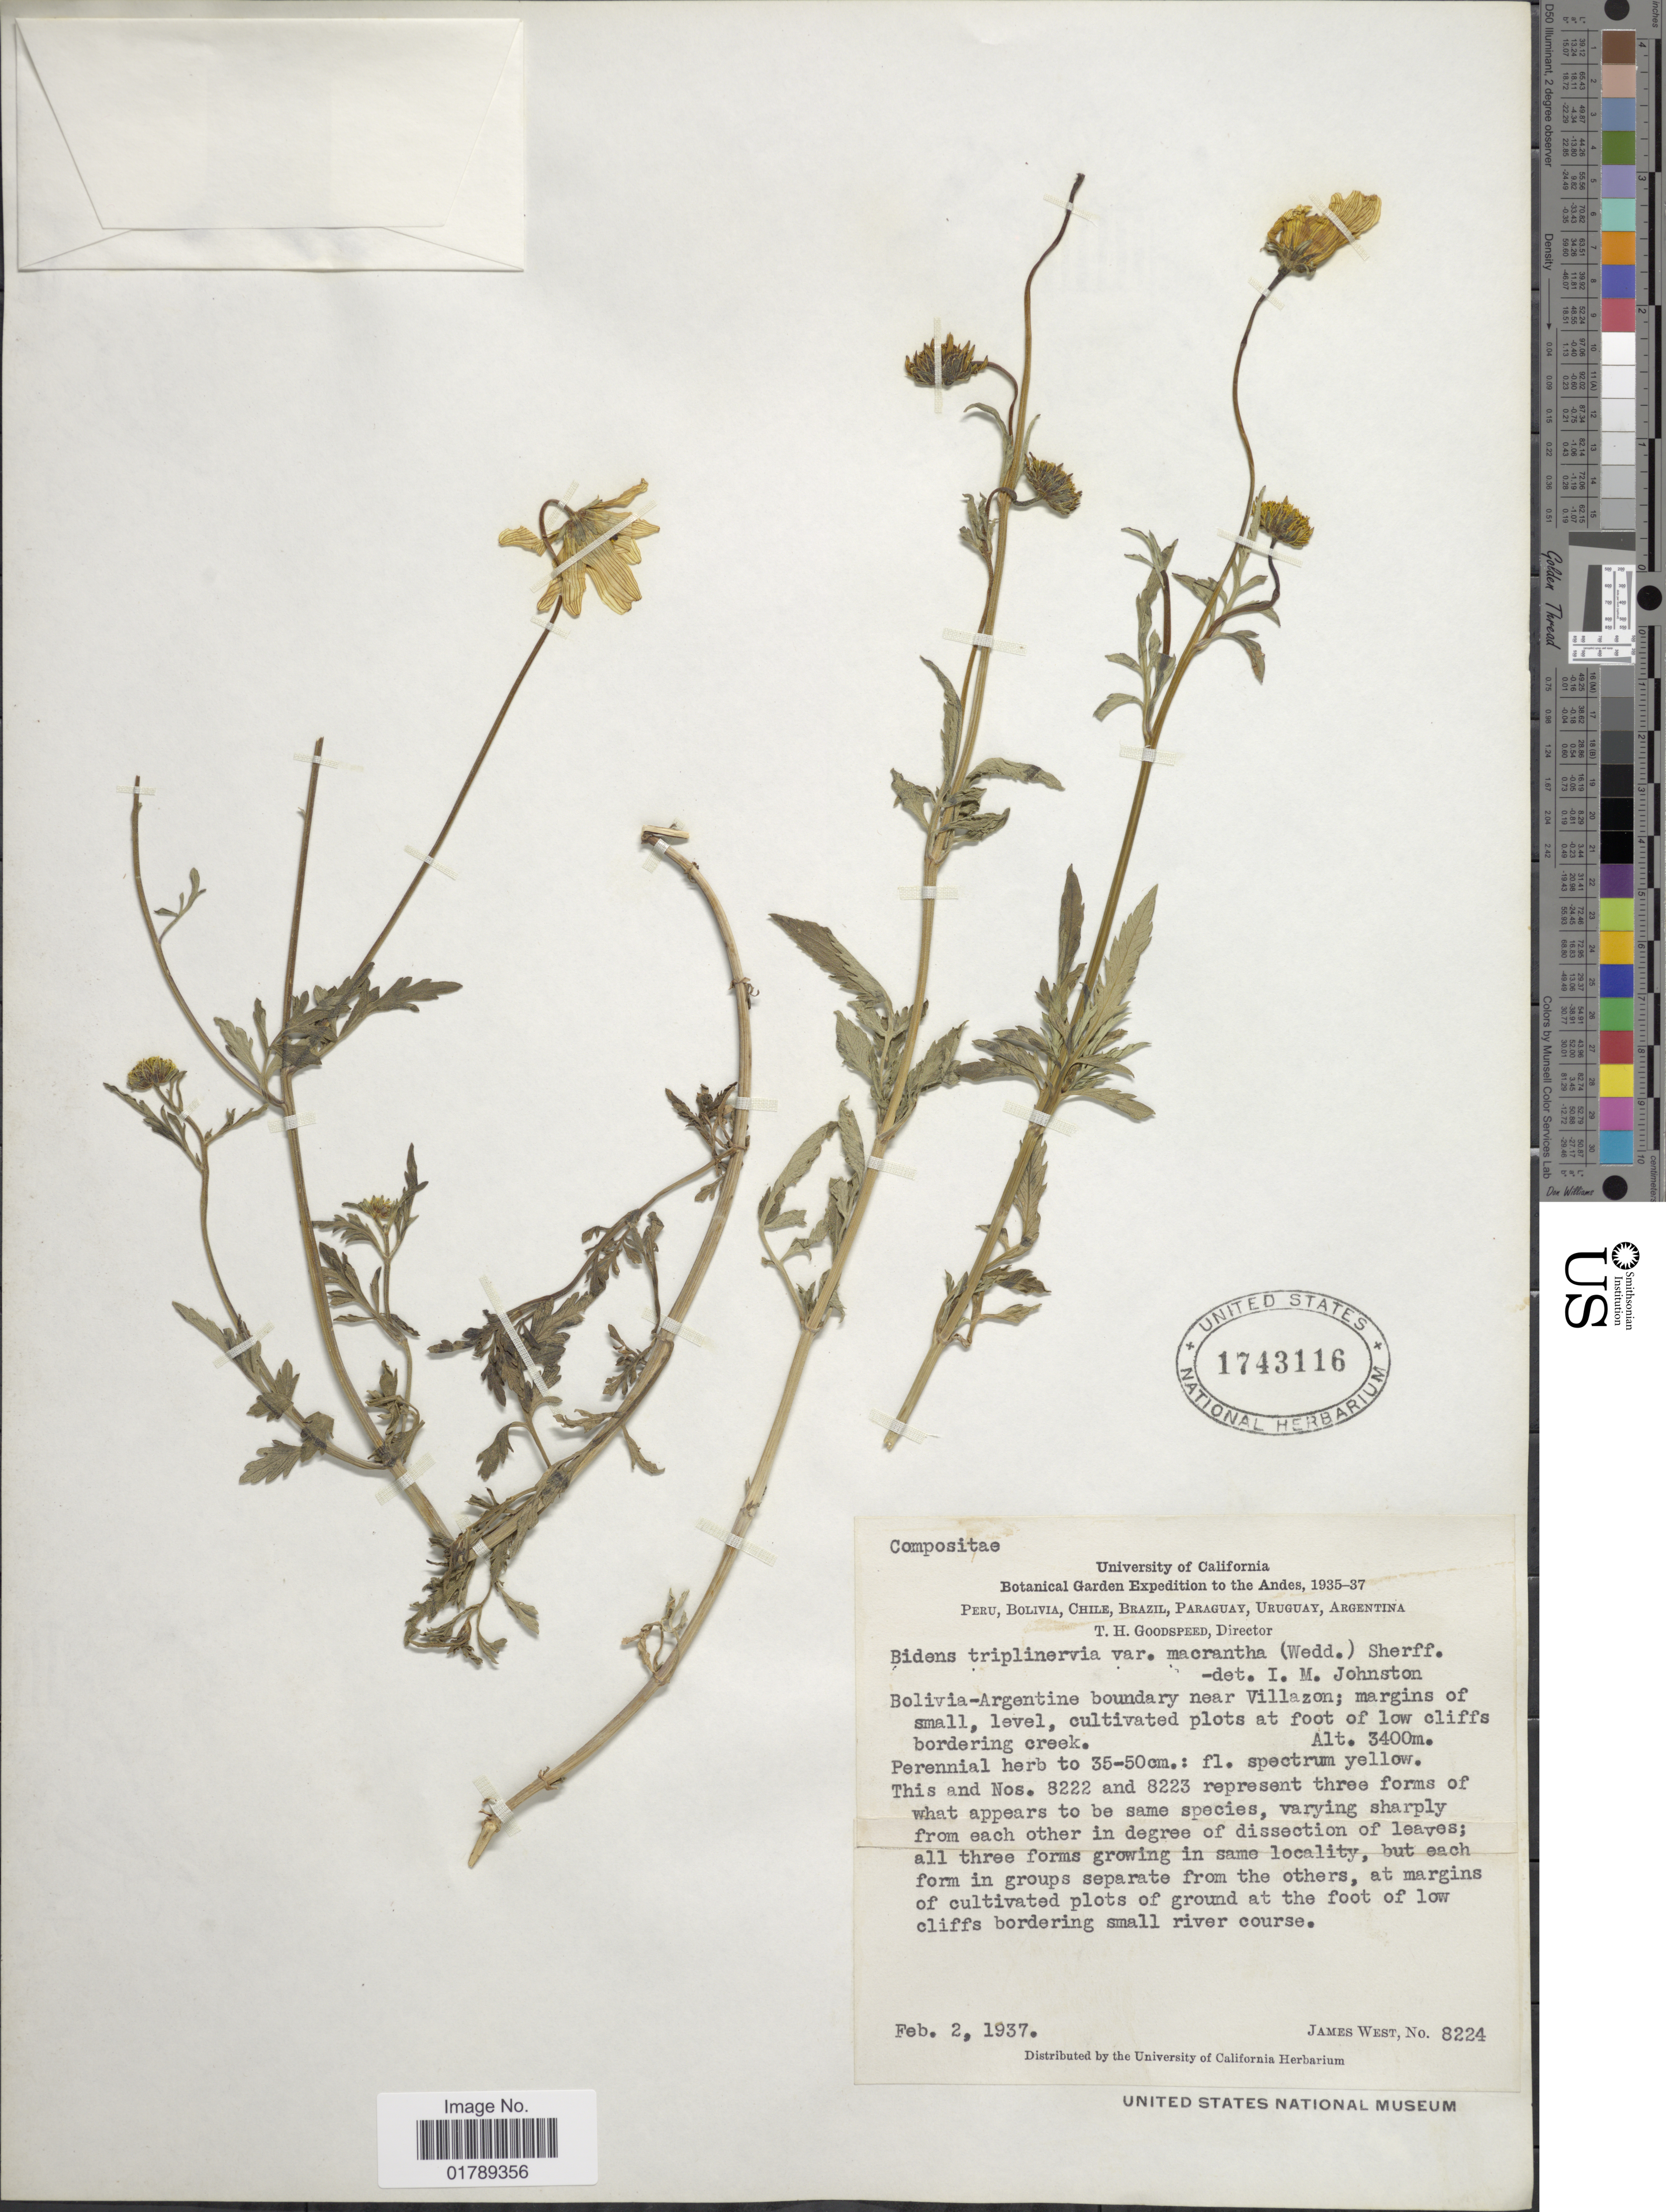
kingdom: Plantae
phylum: Tracheophyta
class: Magnoliopsida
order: Asterales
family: Asteraceae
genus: Bidens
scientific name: Bidens triplinervia var. macrantha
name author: (Wedd.) Sherff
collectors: J. West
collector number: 8224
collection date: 1937-02-02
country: Bolivia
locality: Andes. Bolivia-Argentine boundary near Villazon;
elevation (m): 3400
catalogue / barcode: US 1743116